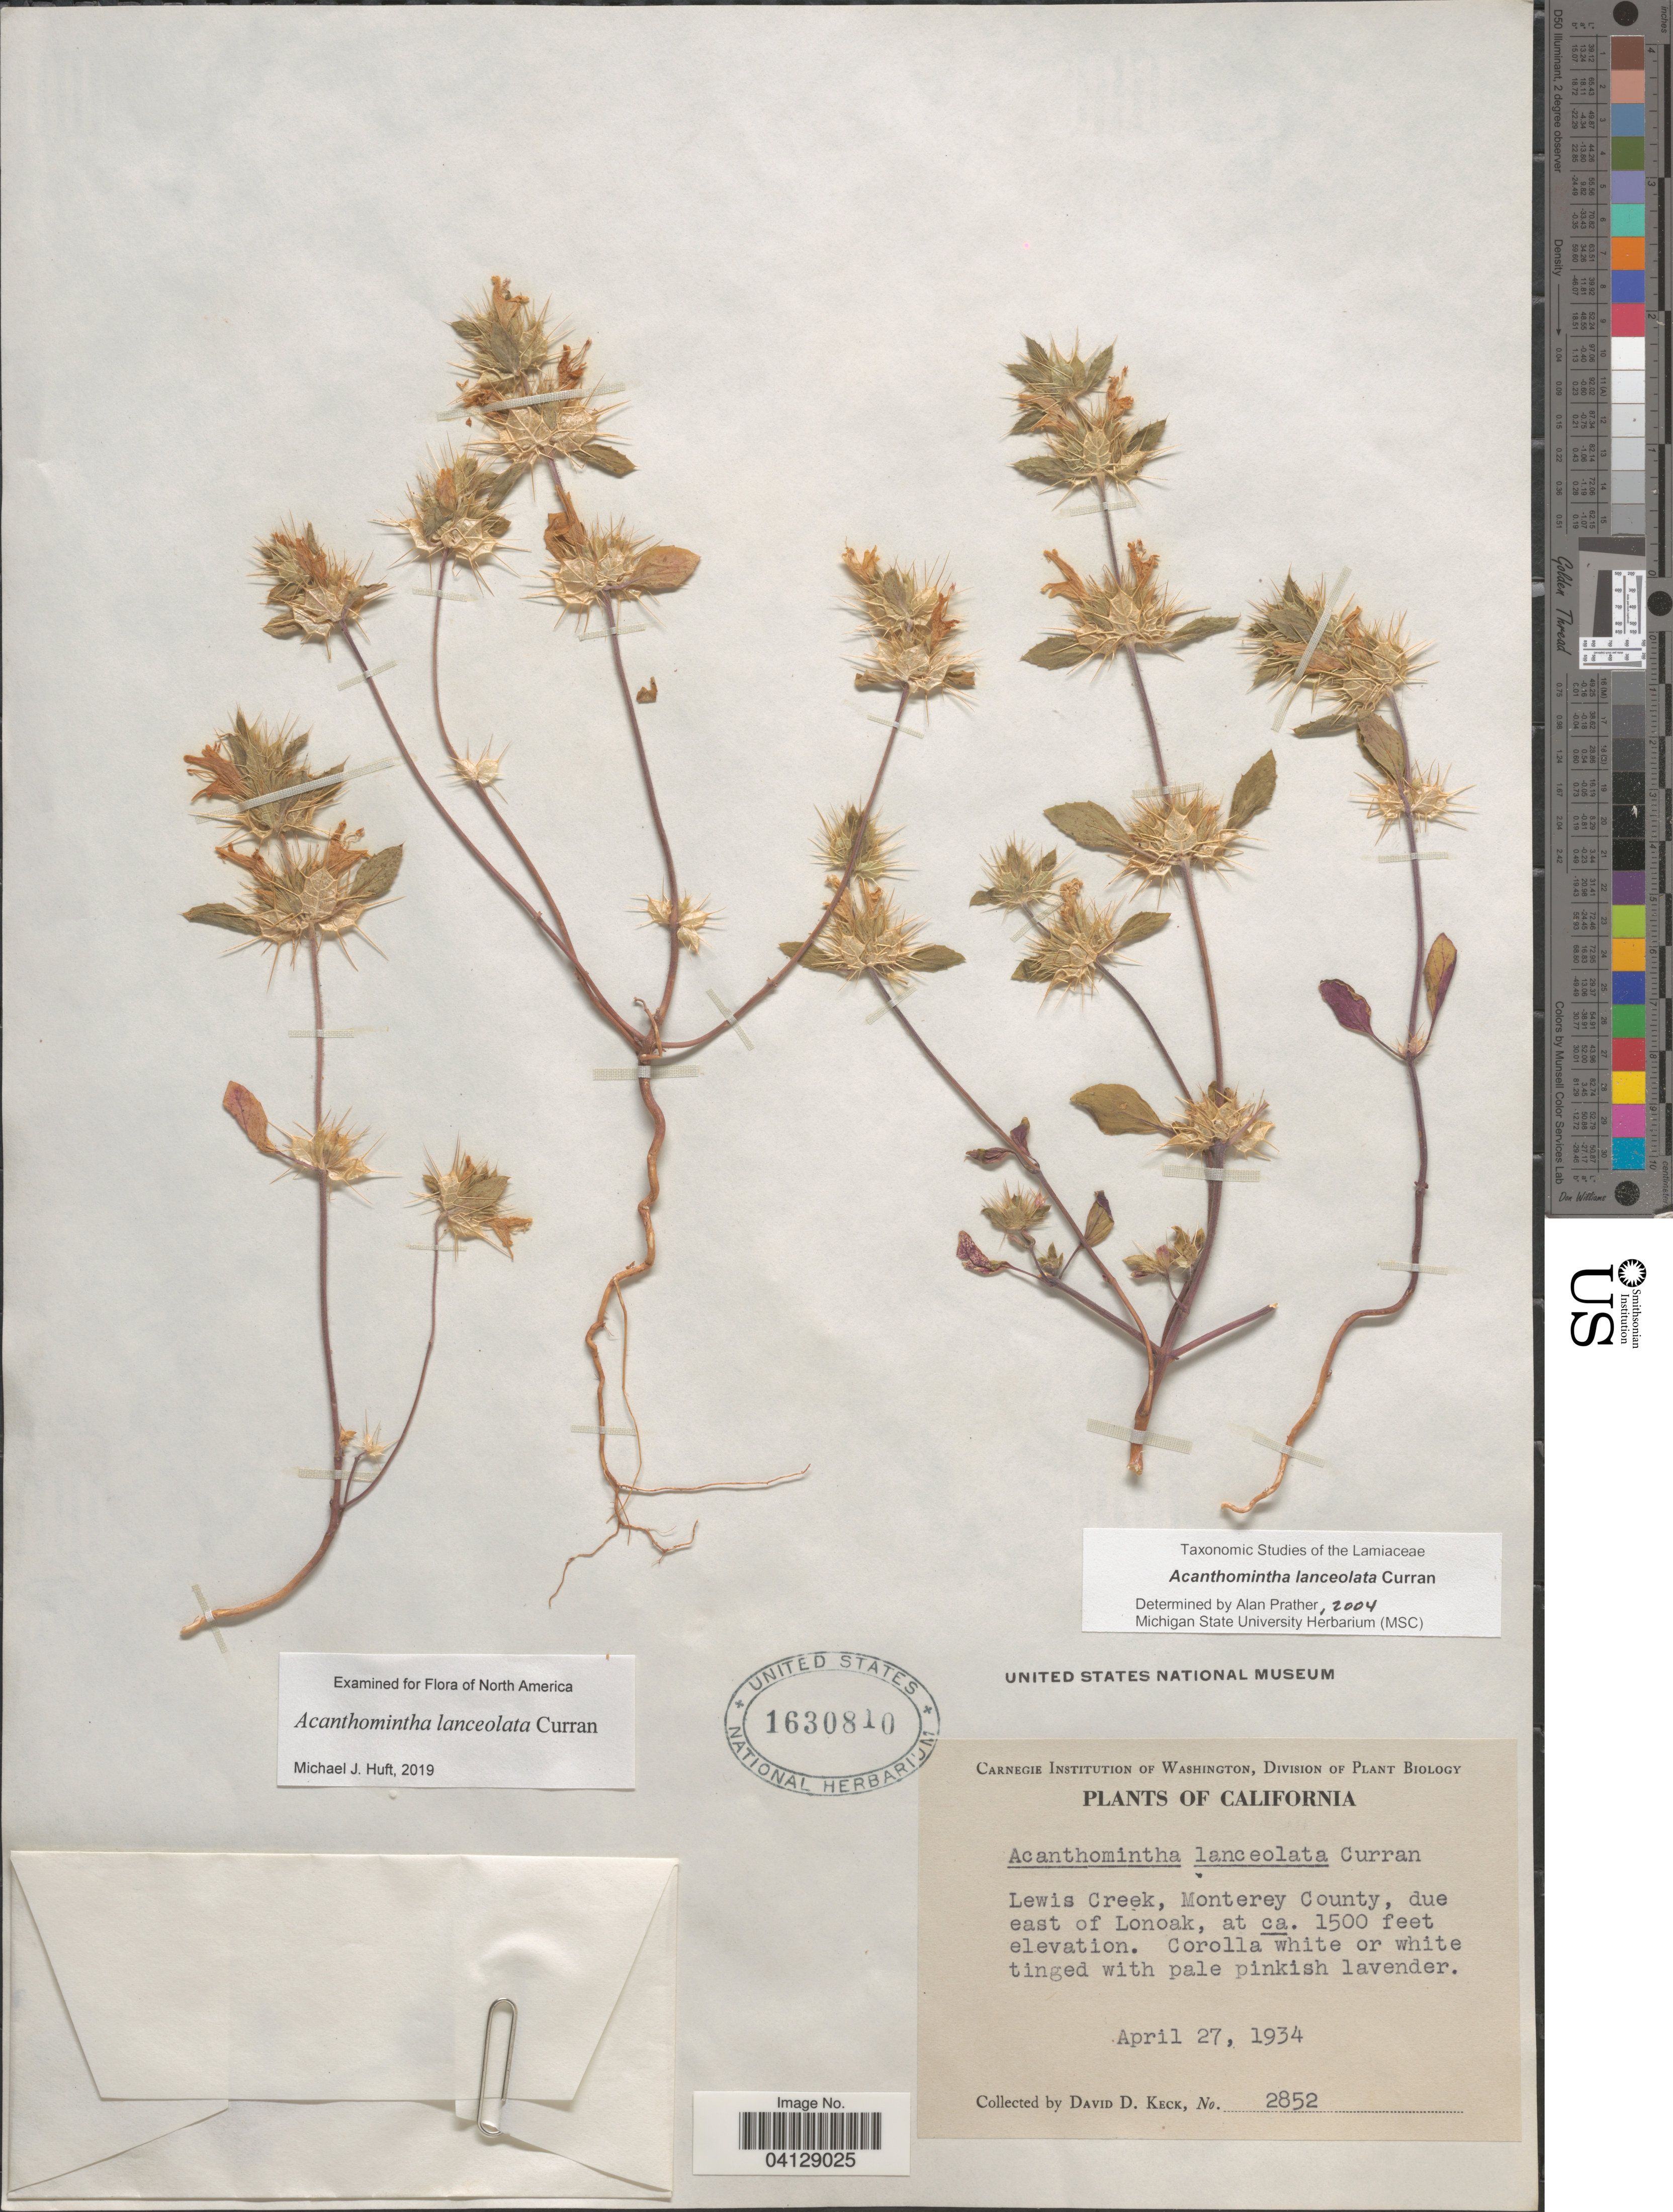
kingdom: Plantae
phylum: Tracheophyta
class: Magnoliopsida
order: Lamiales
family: Lamiaceae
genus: Acanthomintha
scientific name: Acanthomintha lanceolata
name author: Curran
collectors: D. D. Keck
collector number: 2852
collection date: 1934-04-27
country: United States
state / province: California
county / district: Monterey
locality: Lewis Creek, Monterey County, due east of Lonoak.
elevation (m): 457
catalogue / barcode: US 1630810